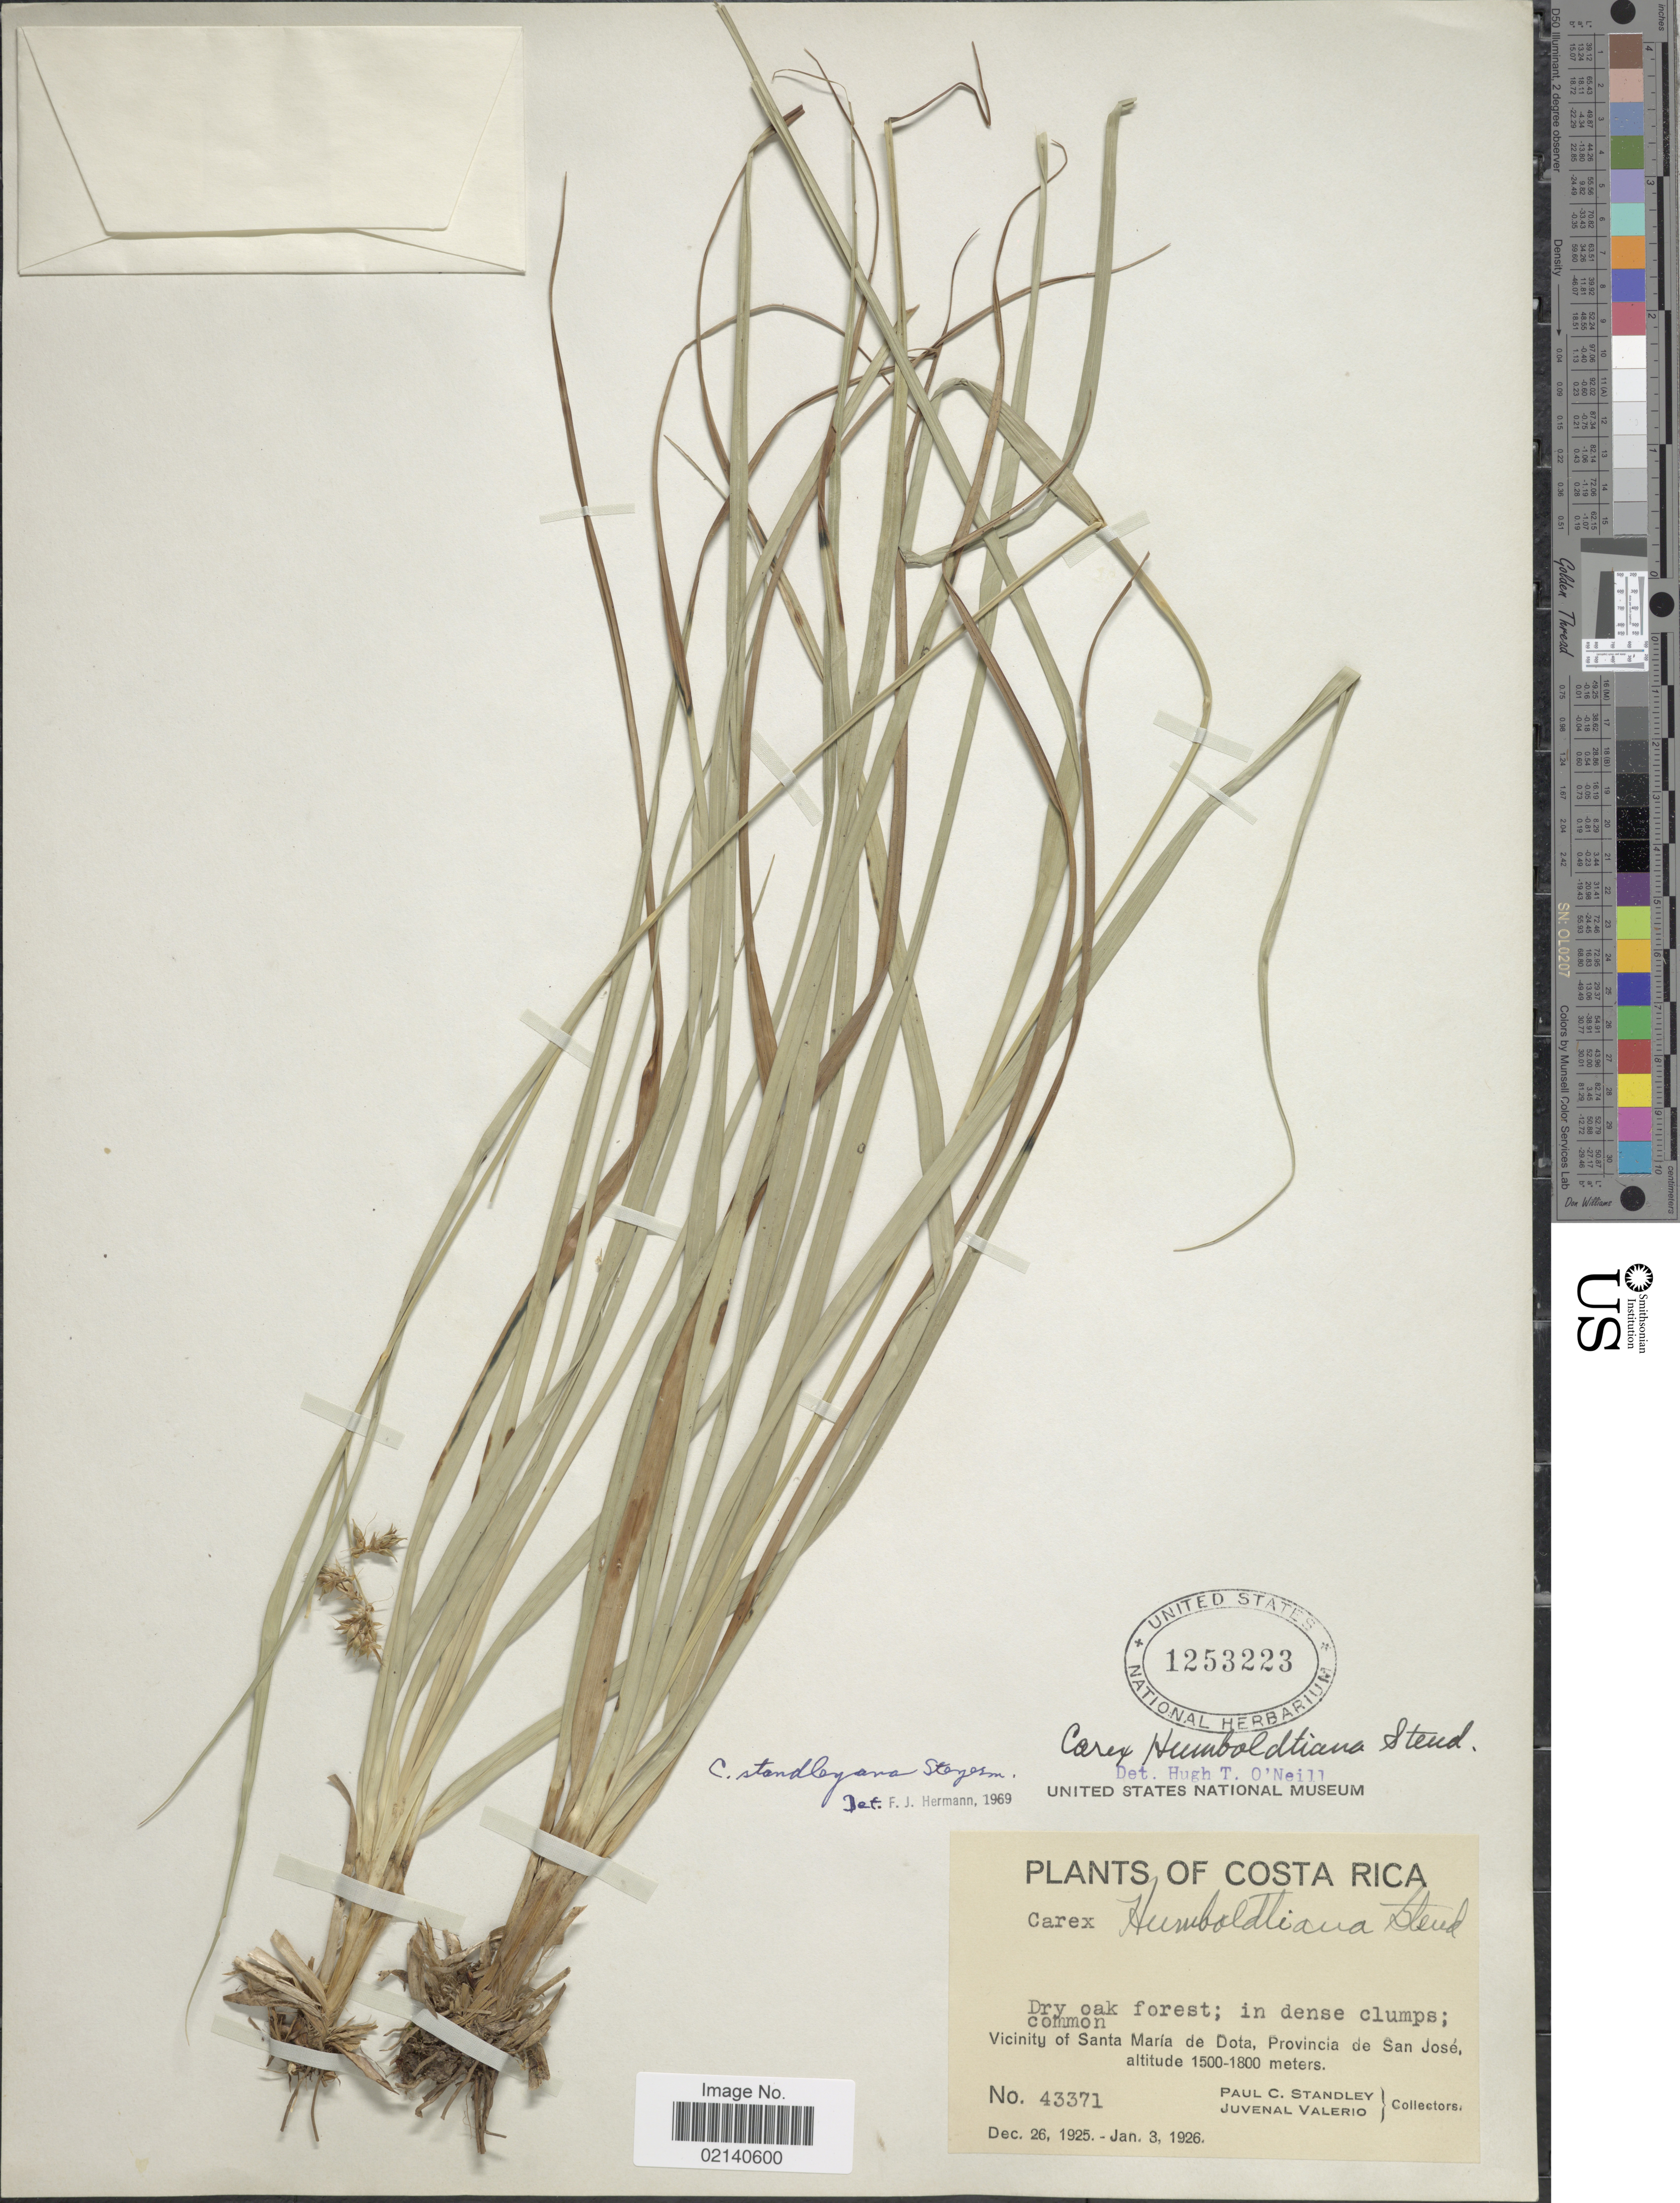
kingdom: Plantae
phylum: Tracheophyta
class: Liliopsida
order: Poales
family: Cyperaceae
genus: Carex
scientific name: Carex standleyana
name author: Steyerm.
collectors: P. C. Standley & J. Valerio R.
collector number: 43371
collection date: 1925-12-26/1926-01-03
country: Costa Rica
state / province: San José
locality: Dry oak forest. Vicinity of Santa Maria de Dota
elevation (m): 1500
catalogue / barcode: US 1253223